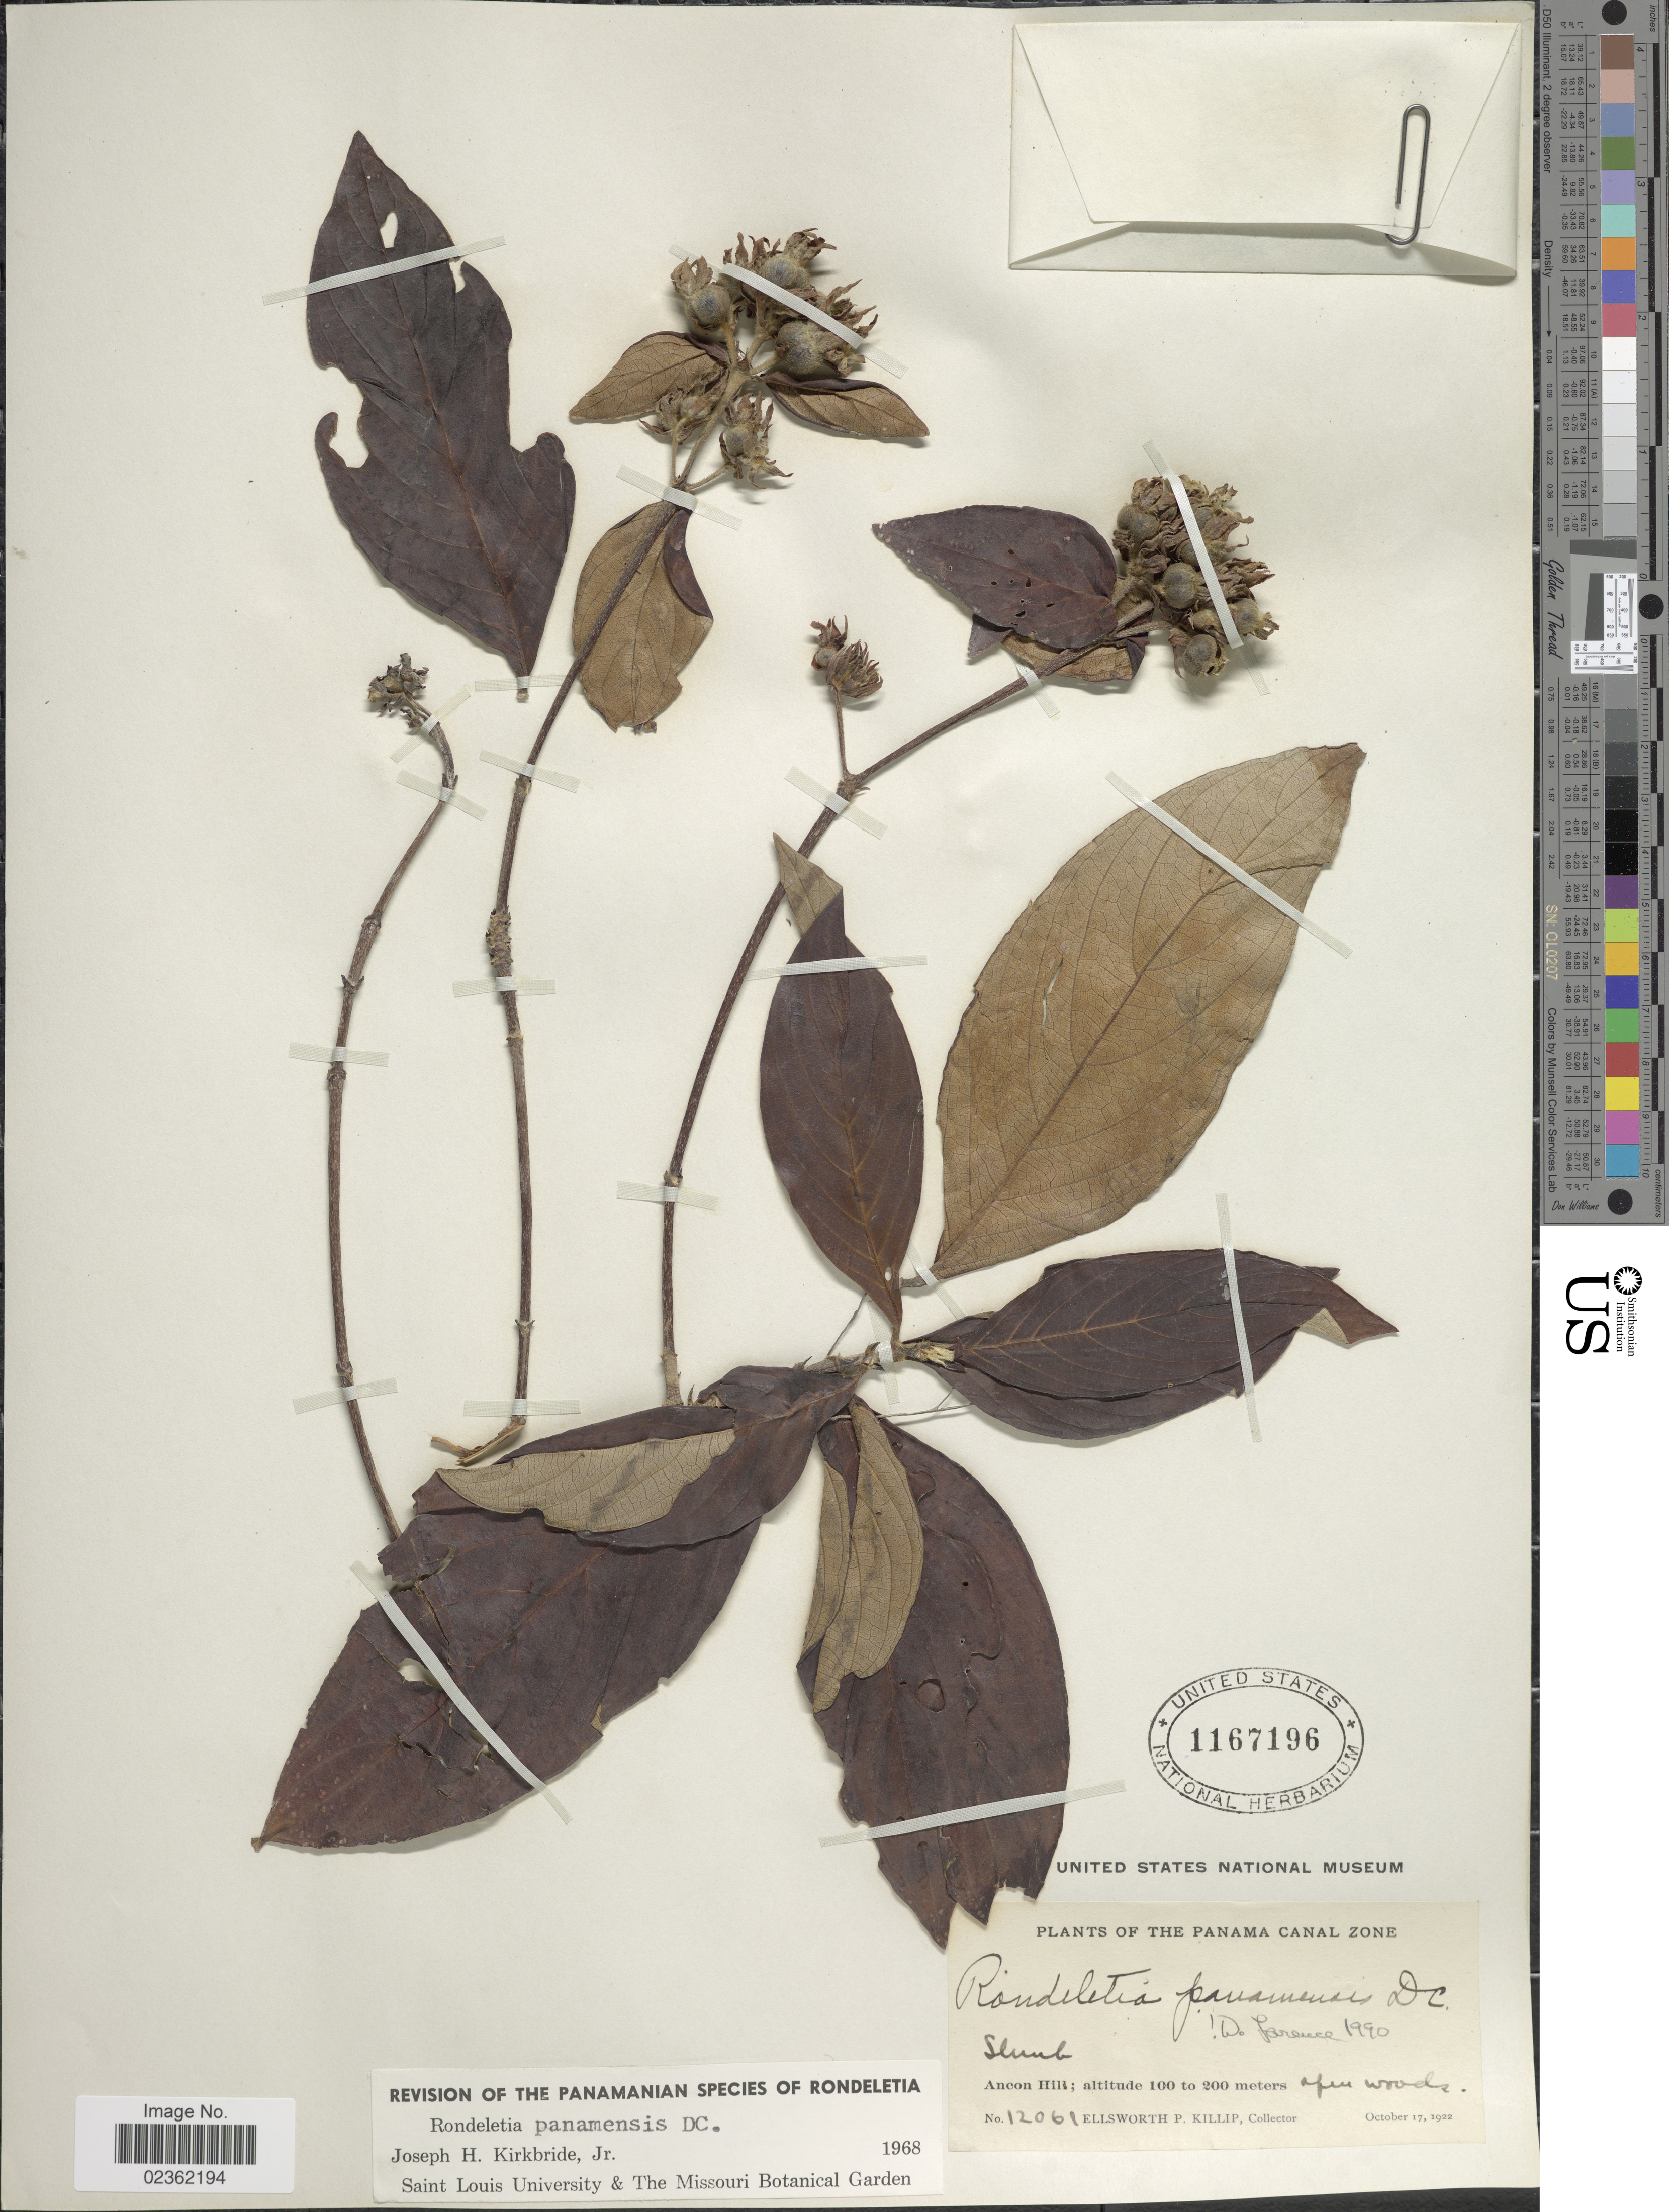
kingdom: Plantae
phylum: Tracheophyta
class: Magnoliopsida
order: Gentianales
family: Rubiaceae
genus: Rondeletia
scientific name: Rondeletia panamensis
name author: DC.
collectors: E. P. Killip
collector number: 12061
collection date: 1922-10-17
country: Panama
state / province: Colón / Panamá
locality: The Panama Canal Zone, Ancon Hill.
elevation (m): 100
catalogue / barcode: US 1167196